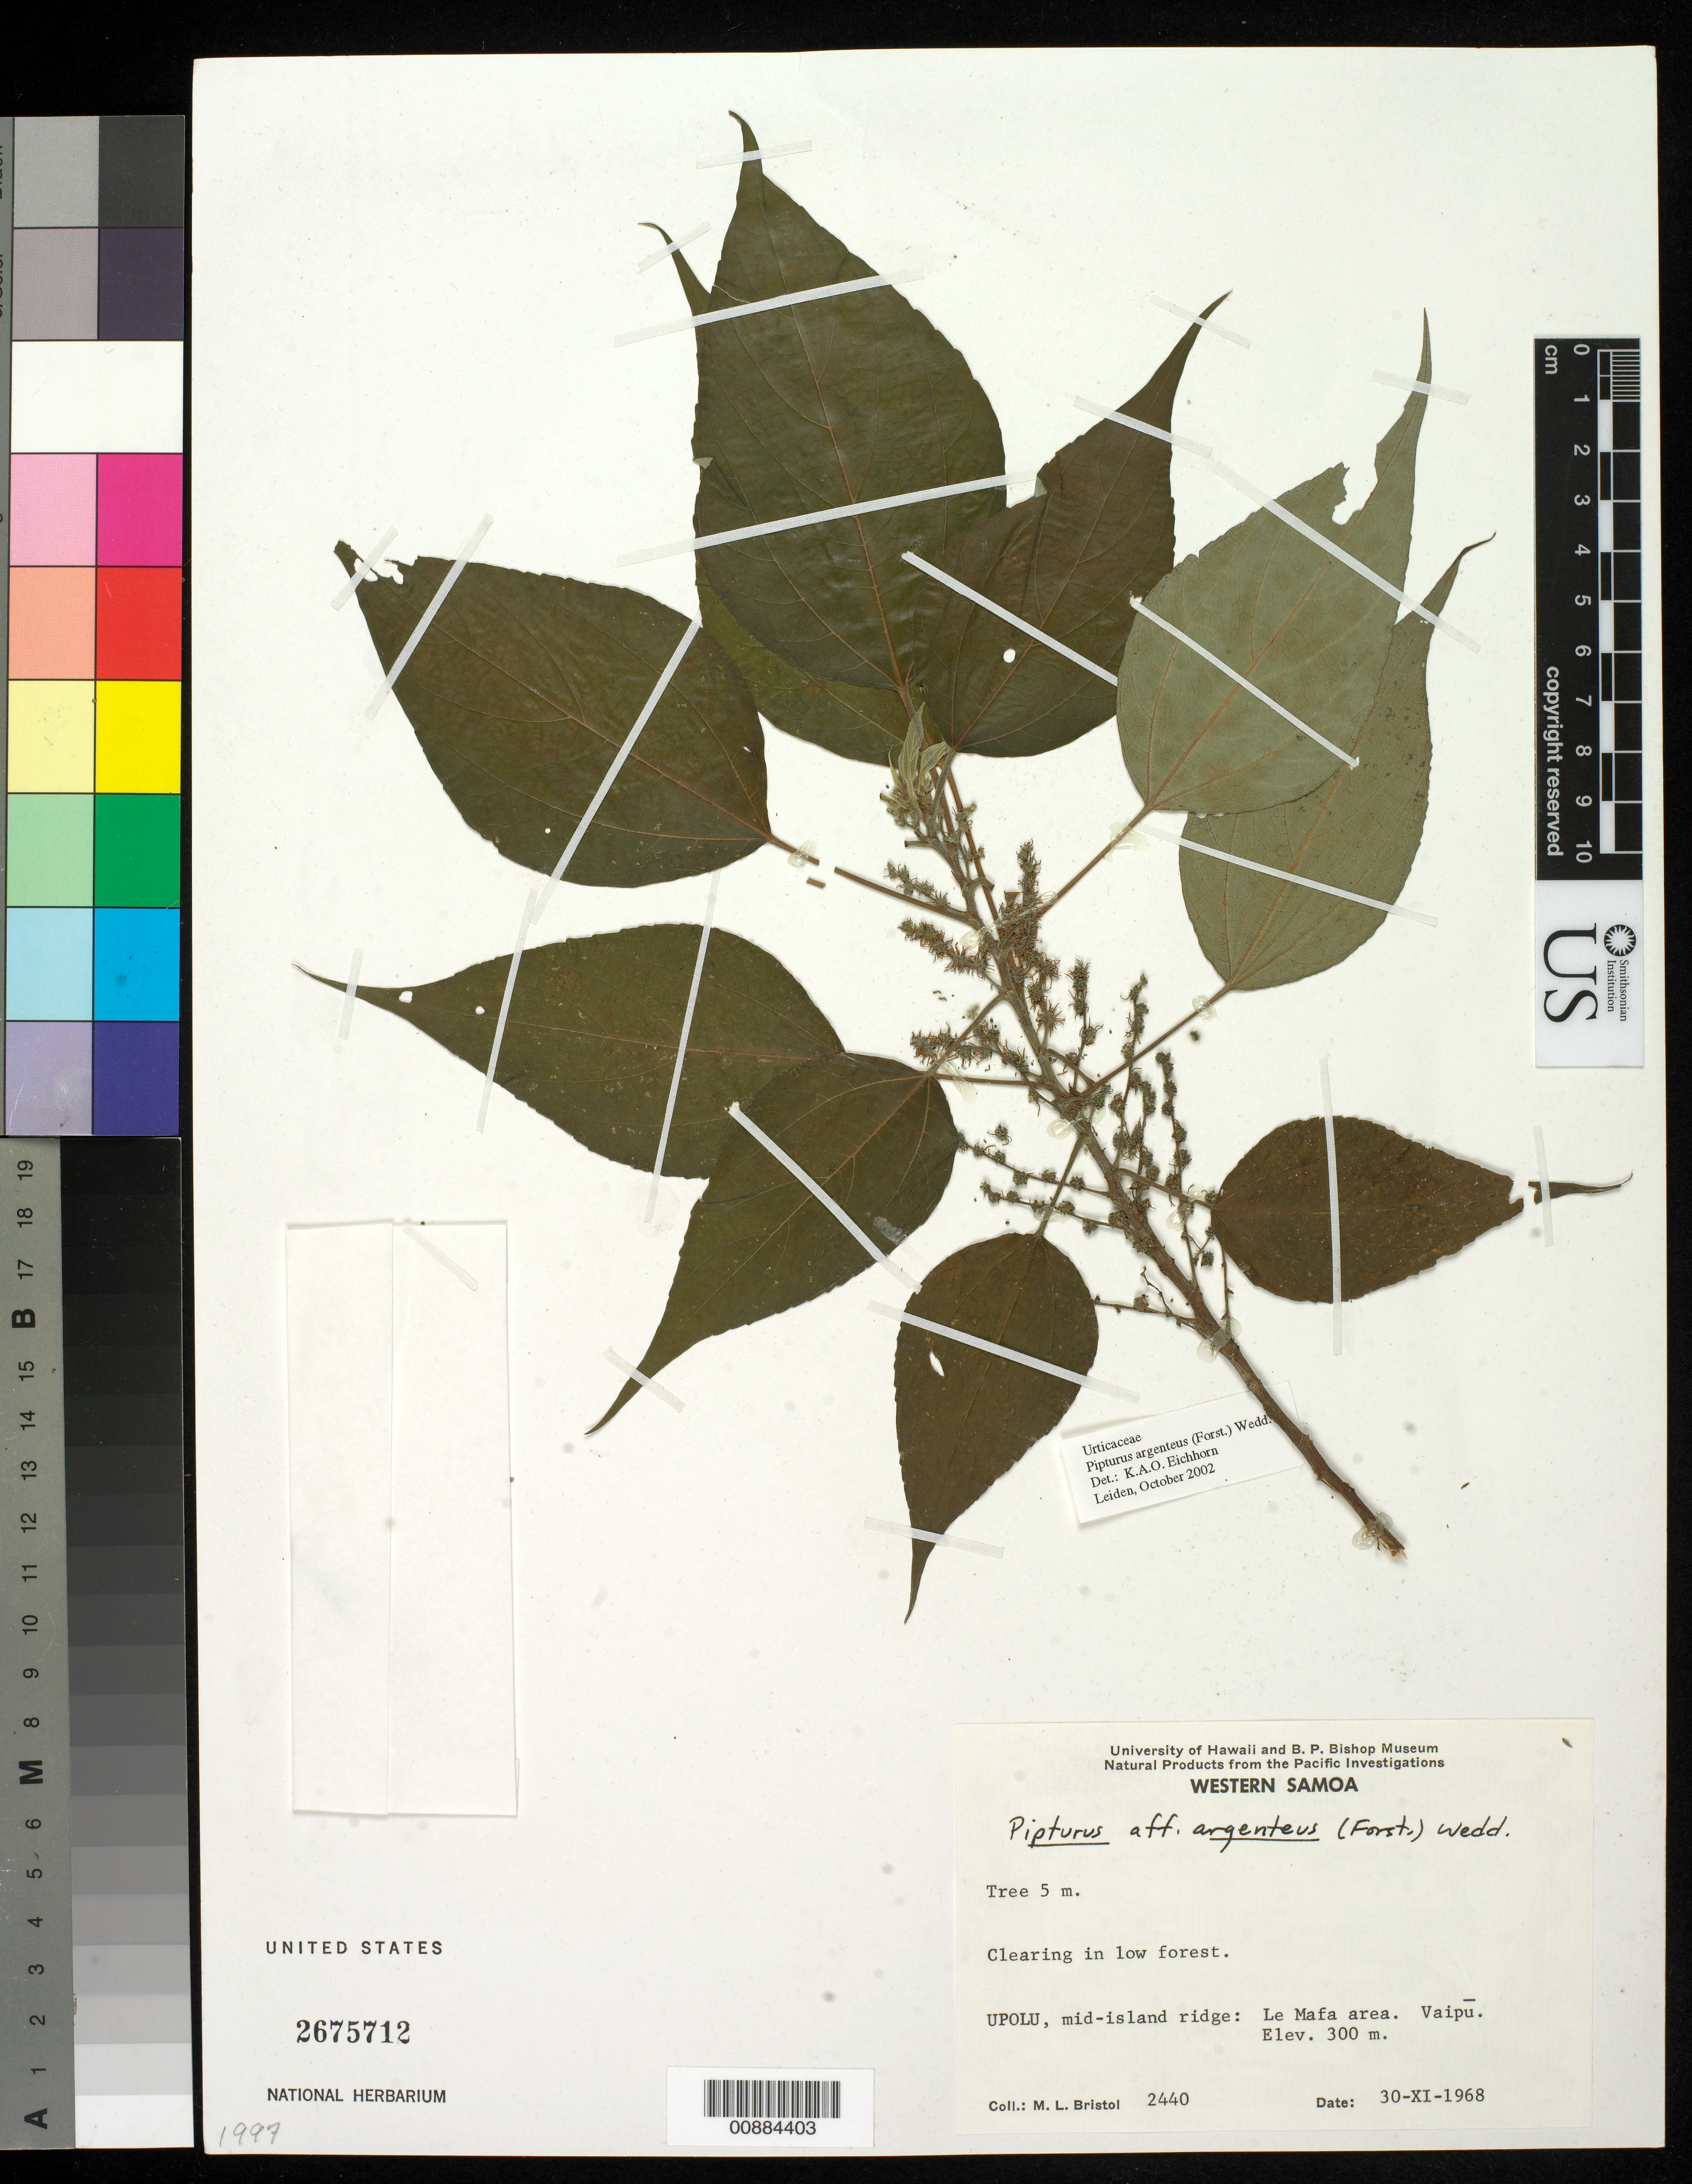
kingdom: Plantae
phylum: Tracheophyta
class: Magnoliopsida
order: Rosales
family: Urticaceae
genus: Pipturus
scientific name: Pipturus argenteus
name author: (G. Forst.) Wedd.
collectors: M. L. Bristol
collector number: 2440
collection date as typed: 30 Nov 1968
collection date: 1968-11-30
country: Samoa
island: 'Upolu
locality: Western Samoa, Upolu, mid-island ridge: Le Mafa area. Vaipu,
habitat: Clearing in a low forest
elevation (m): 300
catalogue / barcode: US 2675712